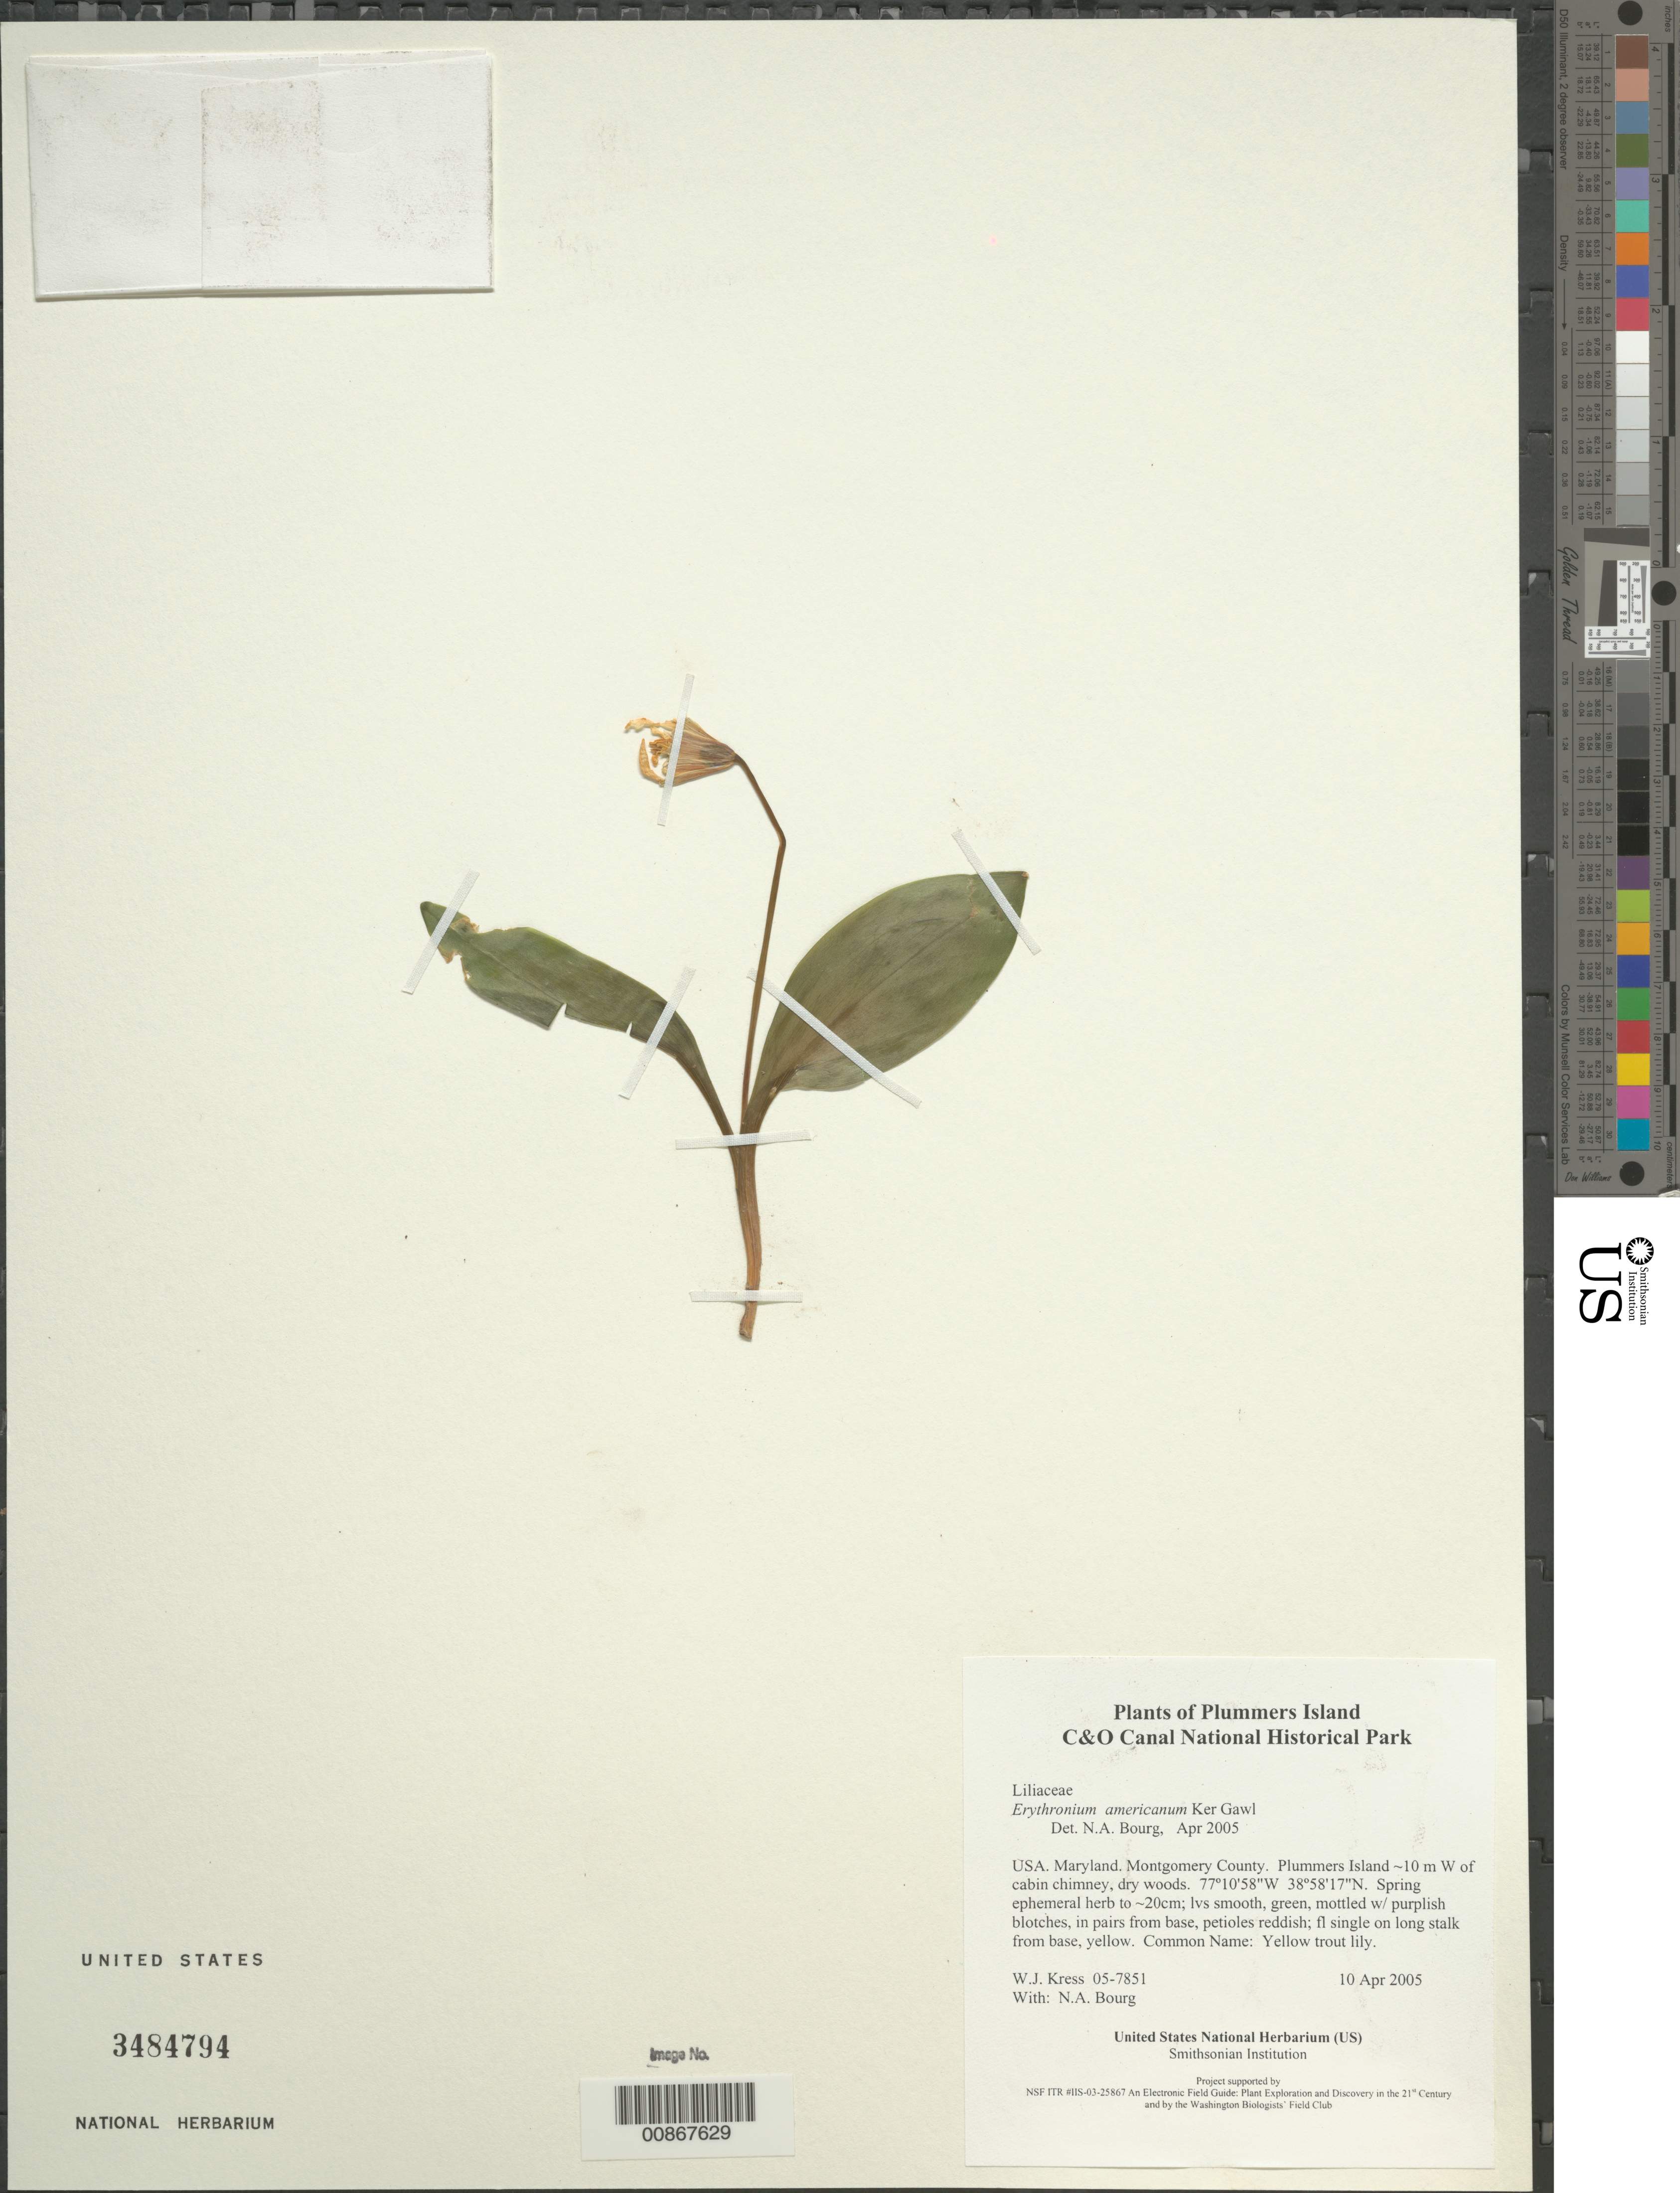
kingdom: Plantae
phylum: Tracheophyta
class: Liliopsida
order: Liliales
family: Liliaceae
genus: Erythronium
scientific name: Erythronium americanum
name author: Ker Gawl.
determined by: Bourg, N. A.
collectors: W. J. Kress & N. A. Bourg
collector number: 05-7851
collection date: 2005-04-10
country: United States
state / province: Maryland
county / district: Montgomery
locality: Chesapeake and Ohio Canal National Historical Park, Plummers Island ~10 m W of cabin chimney, dry woods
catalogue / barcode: US 3484794